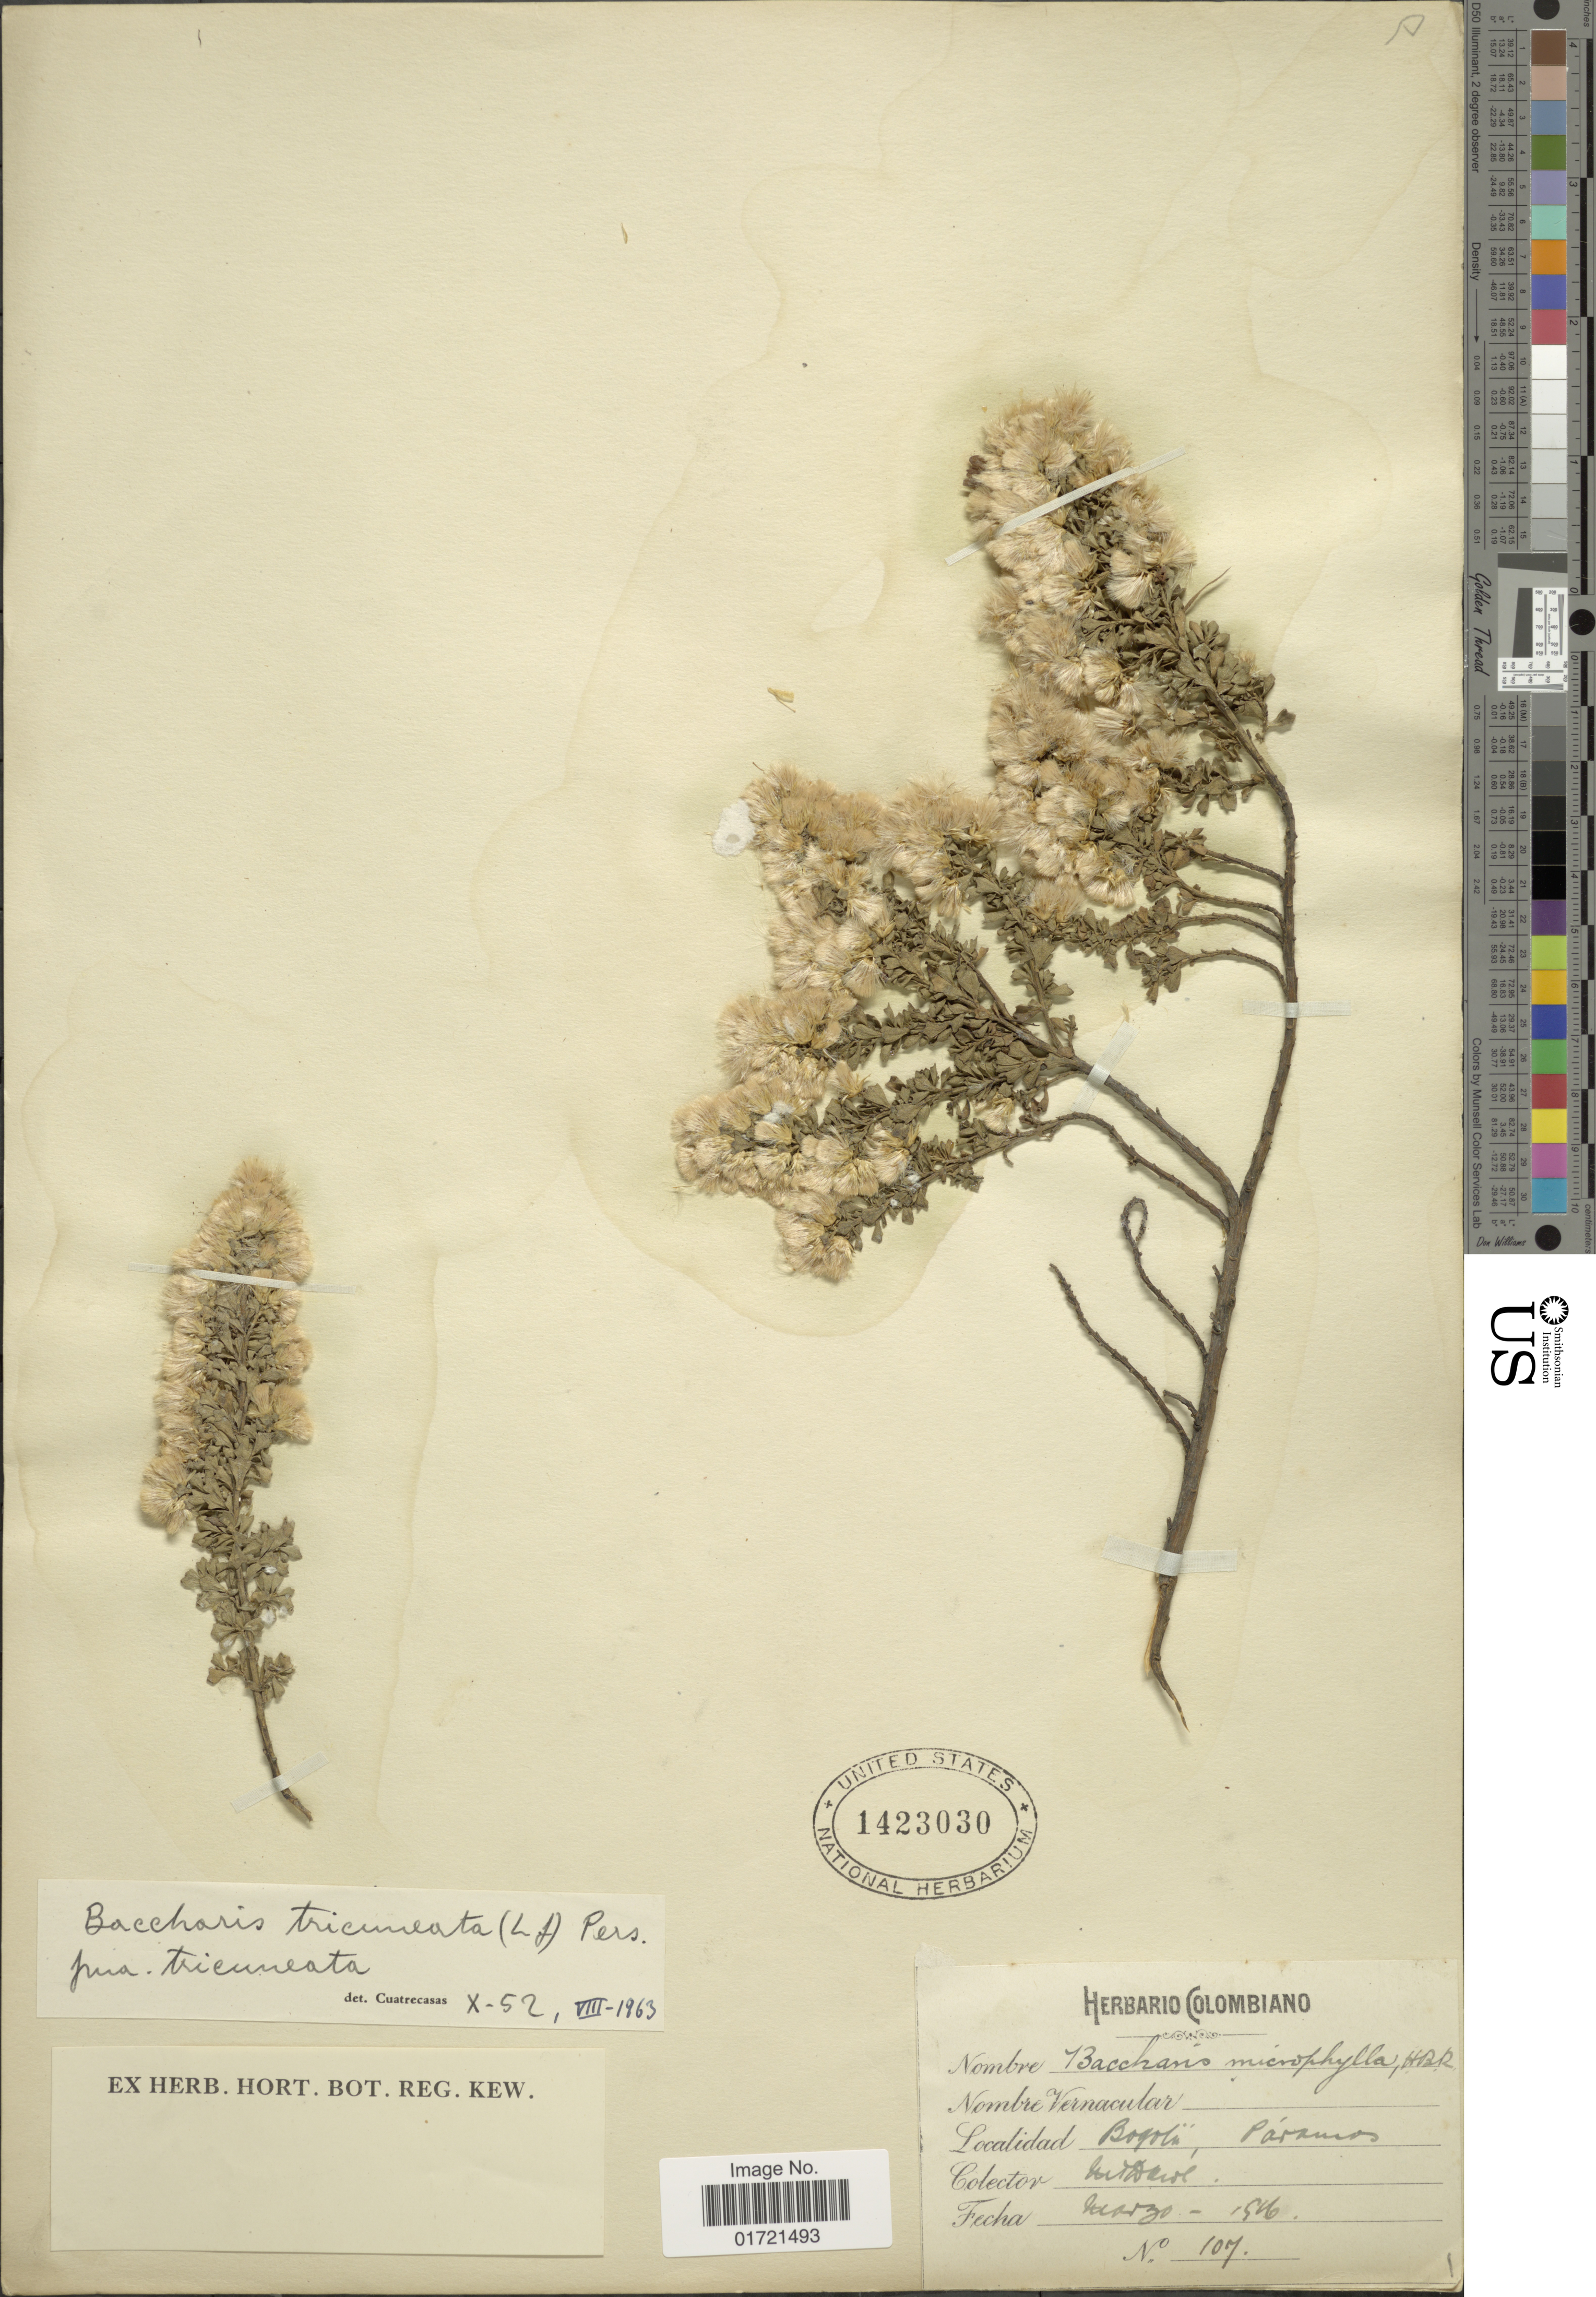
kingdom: Plantae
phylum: Tracheophyta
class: Magnoliopsida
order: Asterales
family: Asteraceae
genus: Baccharis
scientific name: Baccharis tricuneata f. tricuneata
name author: (L. f.) Pers.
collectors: M. T. Dawe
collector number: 107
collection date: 1916-03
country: Colombia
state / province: Bogota D.C.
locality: Bogota, Paramos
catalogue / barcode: US 1423030